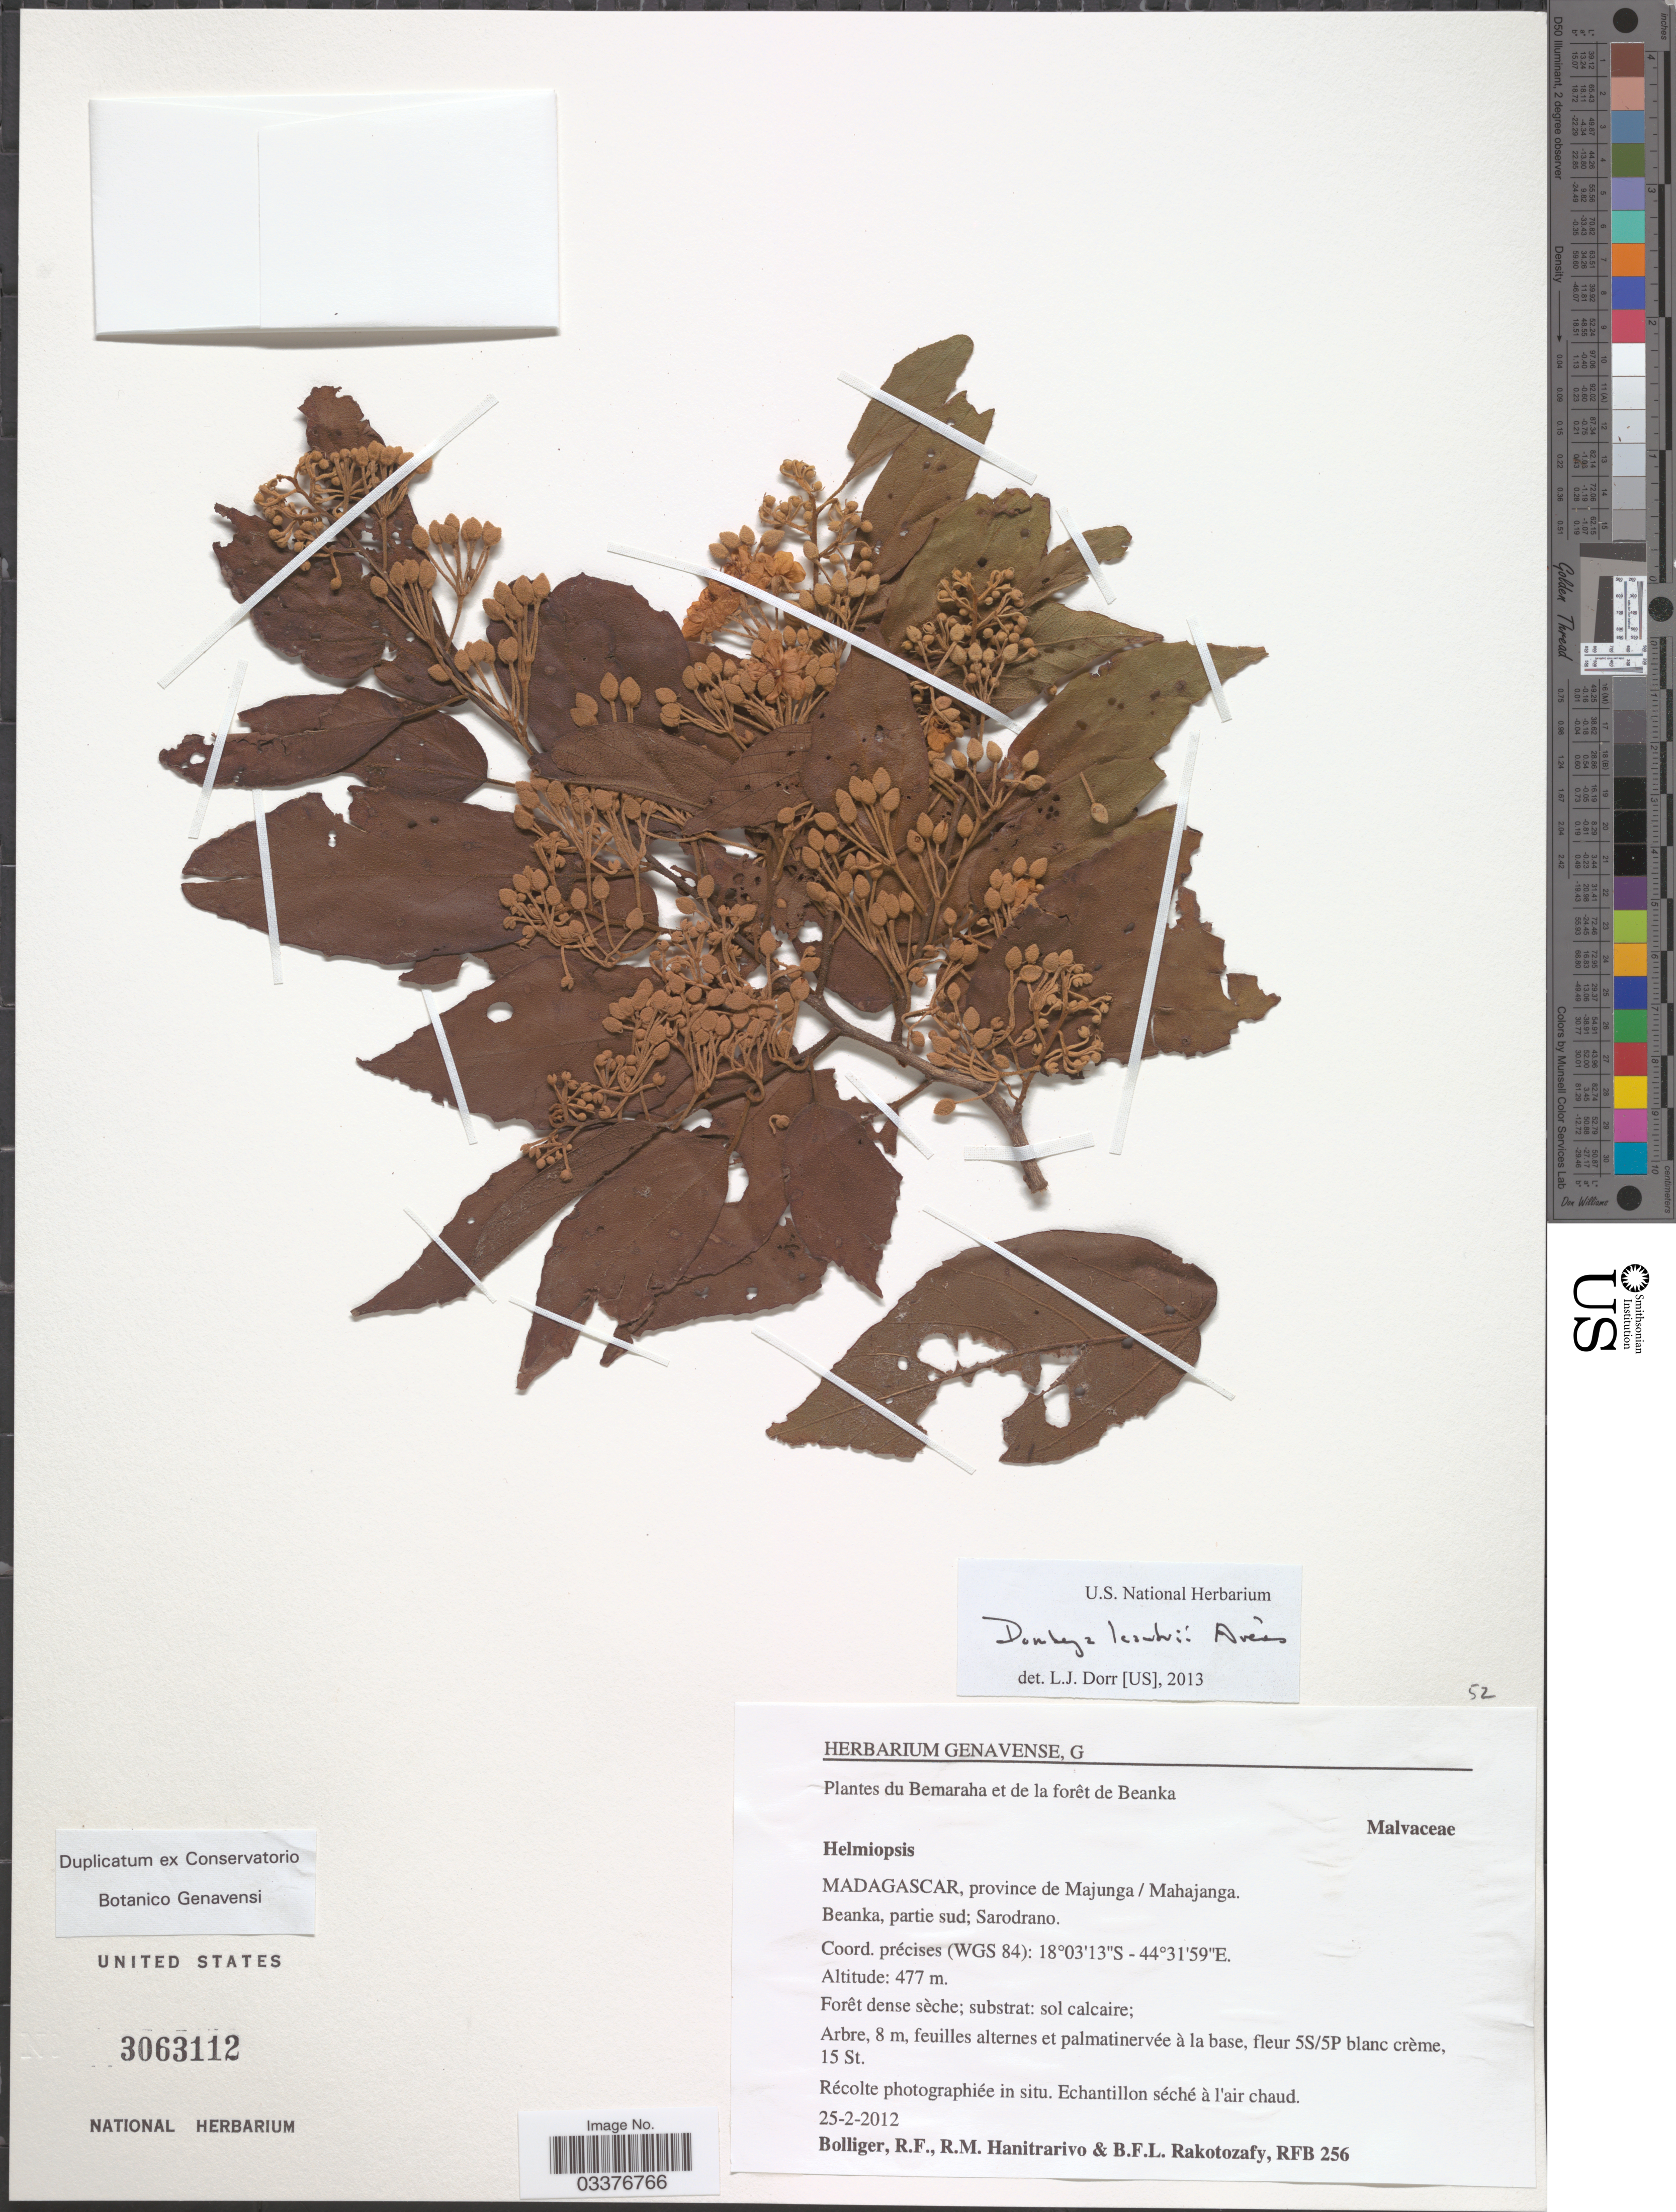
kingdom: Plantae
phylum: Tracheophyta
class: Magnoliopsida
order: Malvales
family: Malvaceae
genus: Dombeya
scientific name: Dombeya leandrii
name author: Arènes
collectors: R. Bolliger, R. Hanitrarivo & B. Rakotozafy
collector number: RFB 256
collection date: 2012-02-25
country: Madagascar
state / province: Melaky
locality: Bemaraha et de la forêt de Beanka. Province de Majunga / Mahajanga. Beanka, partie sud; Sarodrano. Coord. précises (WGS 84).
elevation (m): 477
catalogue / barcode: US 3063112